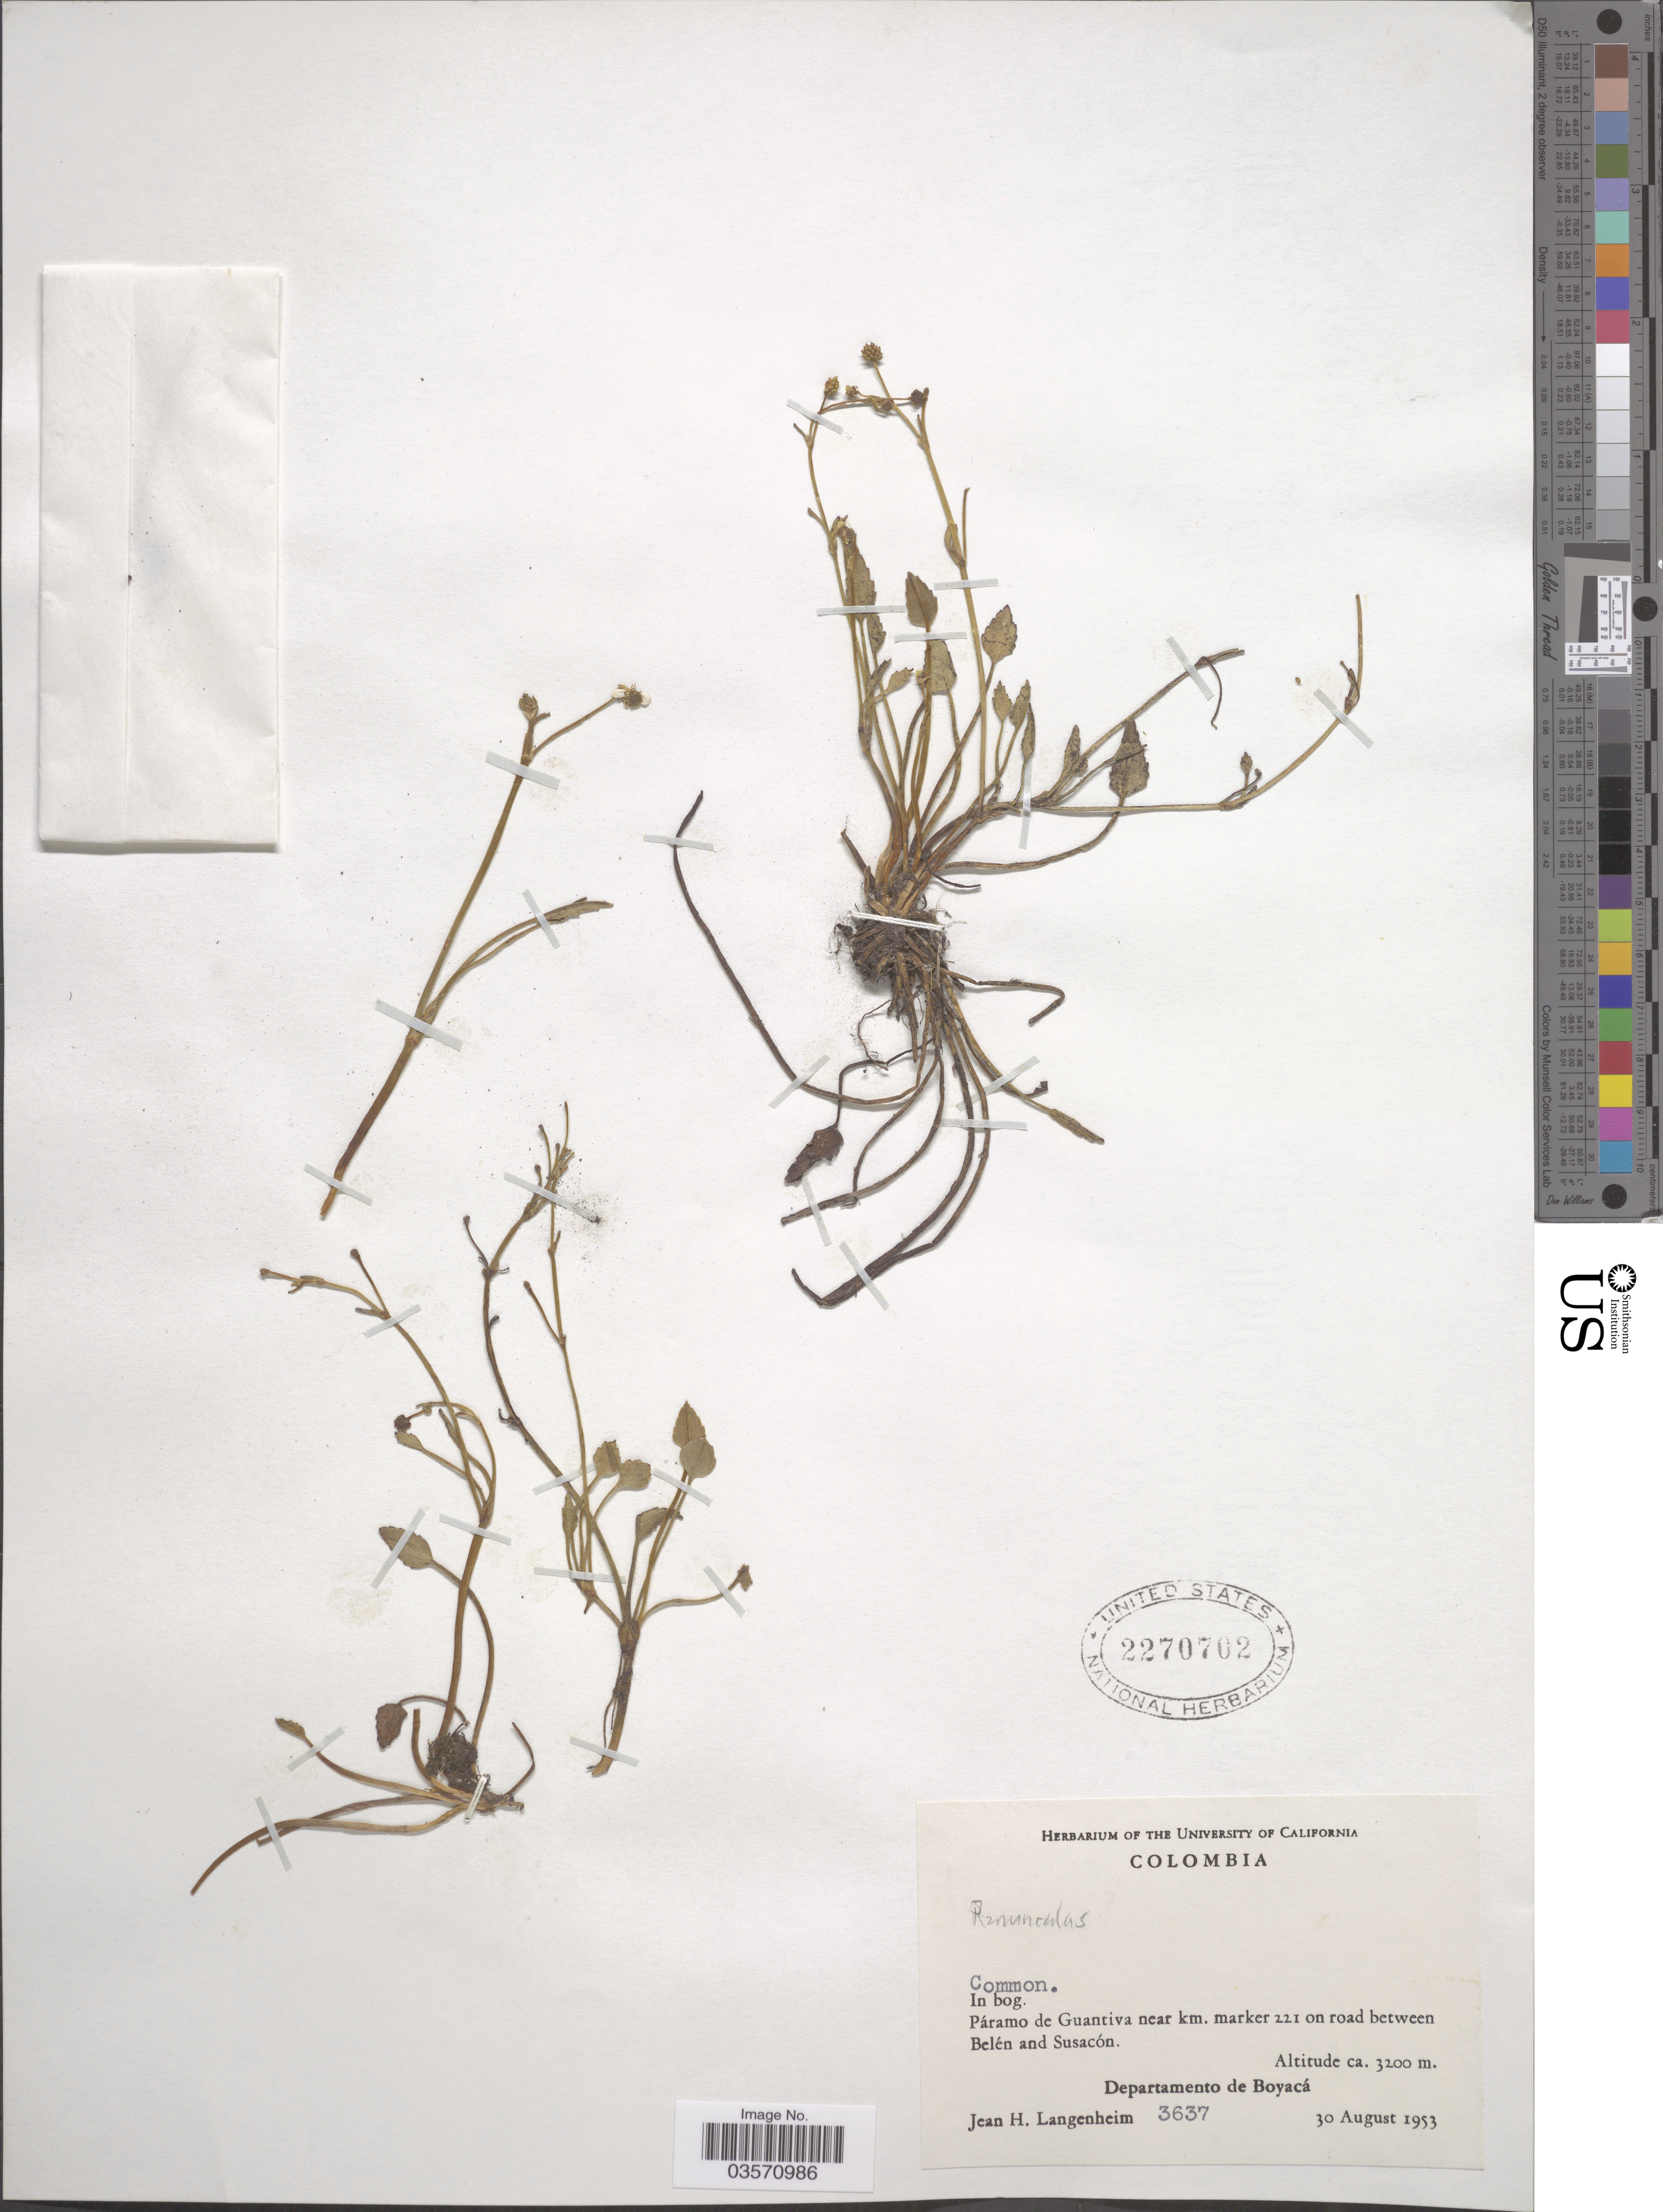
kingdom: Plantae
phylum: Tracheophyta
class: Magnoliopsida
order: Ranunculales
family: Ranunculaceae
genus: Ranunculus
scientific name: Ranunculus sp.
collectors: J. H. Langenheim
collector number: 3637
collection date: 1953-08-30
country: Colombia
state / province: Boyacá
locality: Páramo de Guantiva near km. marker 221 on road between Belén and Susacón. Departamento de Boyacá.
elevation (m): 3200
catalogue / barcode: US 2270702